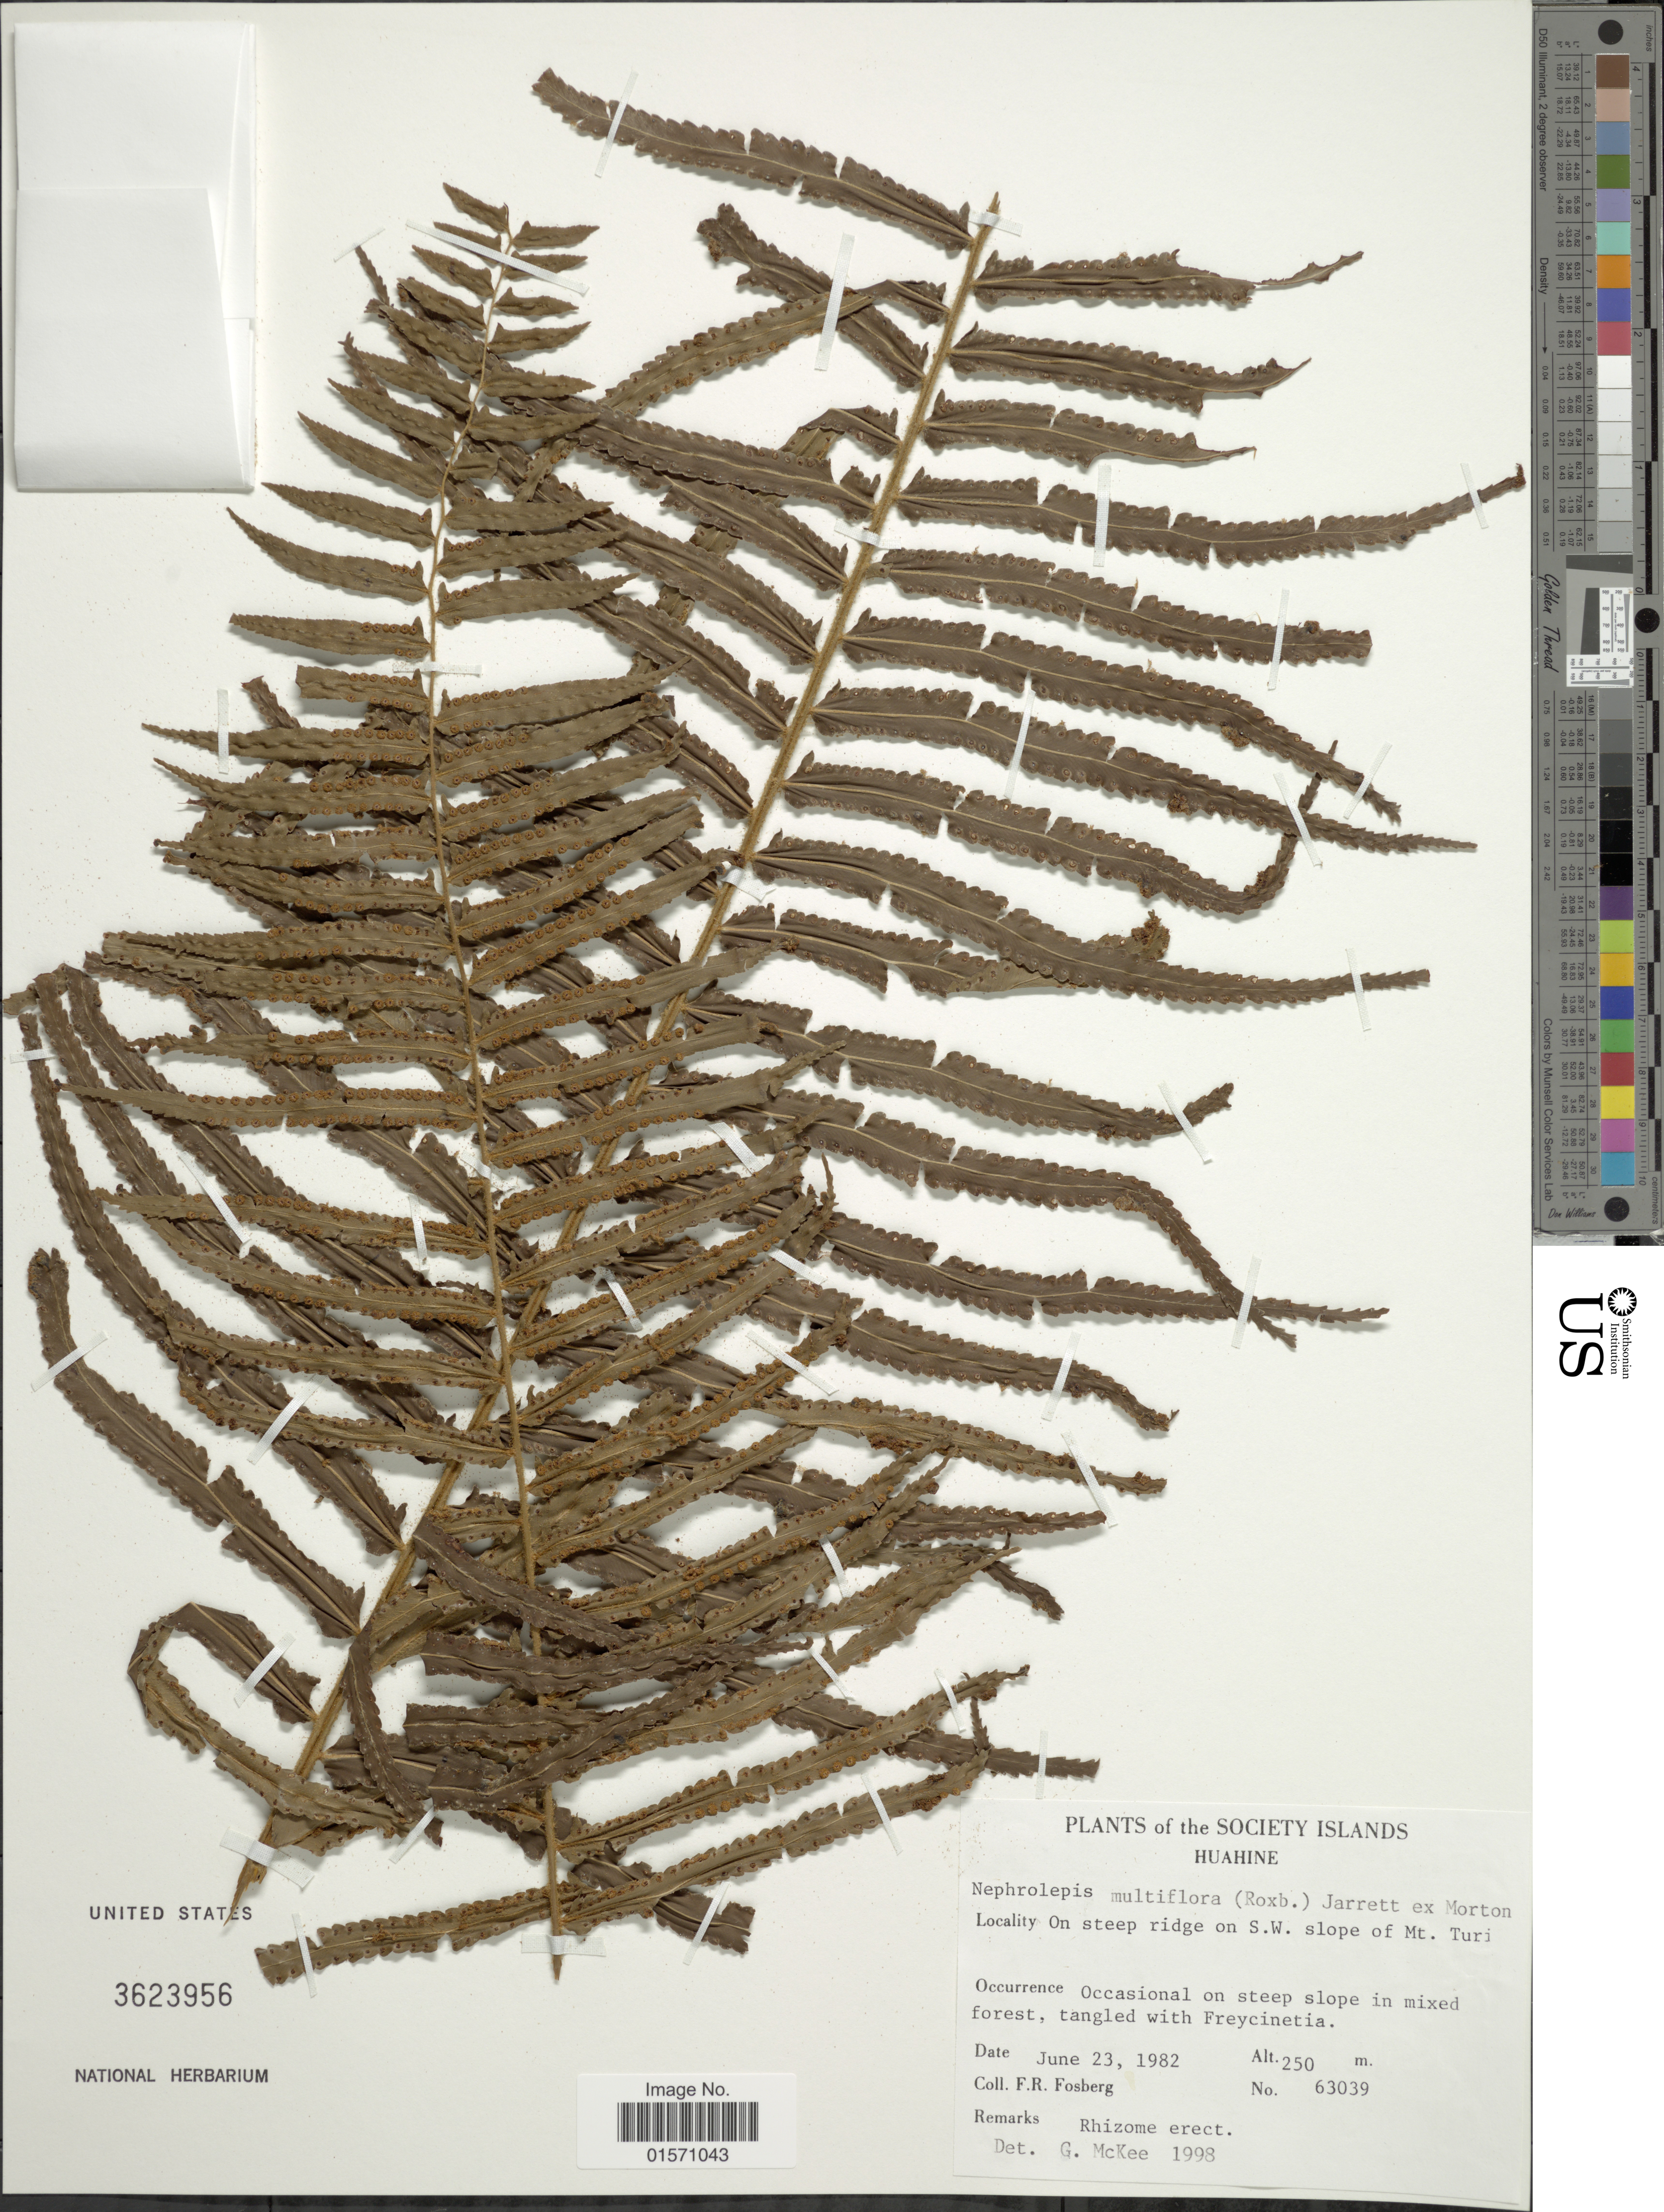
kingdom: Plantae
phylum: Tracheophyta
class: Polypodiopsida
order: Polypodiales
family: Nephrolepidaceae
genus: Nephrolepis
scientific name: Nephrolepis multiflora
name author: (Roxb.) F.M. Jarrett ex C.V. Morton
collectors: F. R. Fosberg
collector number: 63039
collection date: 1982-06-23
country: French Polynesia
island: Huahine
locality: Society Islands. Huahine. On steep ridge on S.W. slope of Mt. Turi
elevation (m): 250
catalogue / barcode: US 3623956